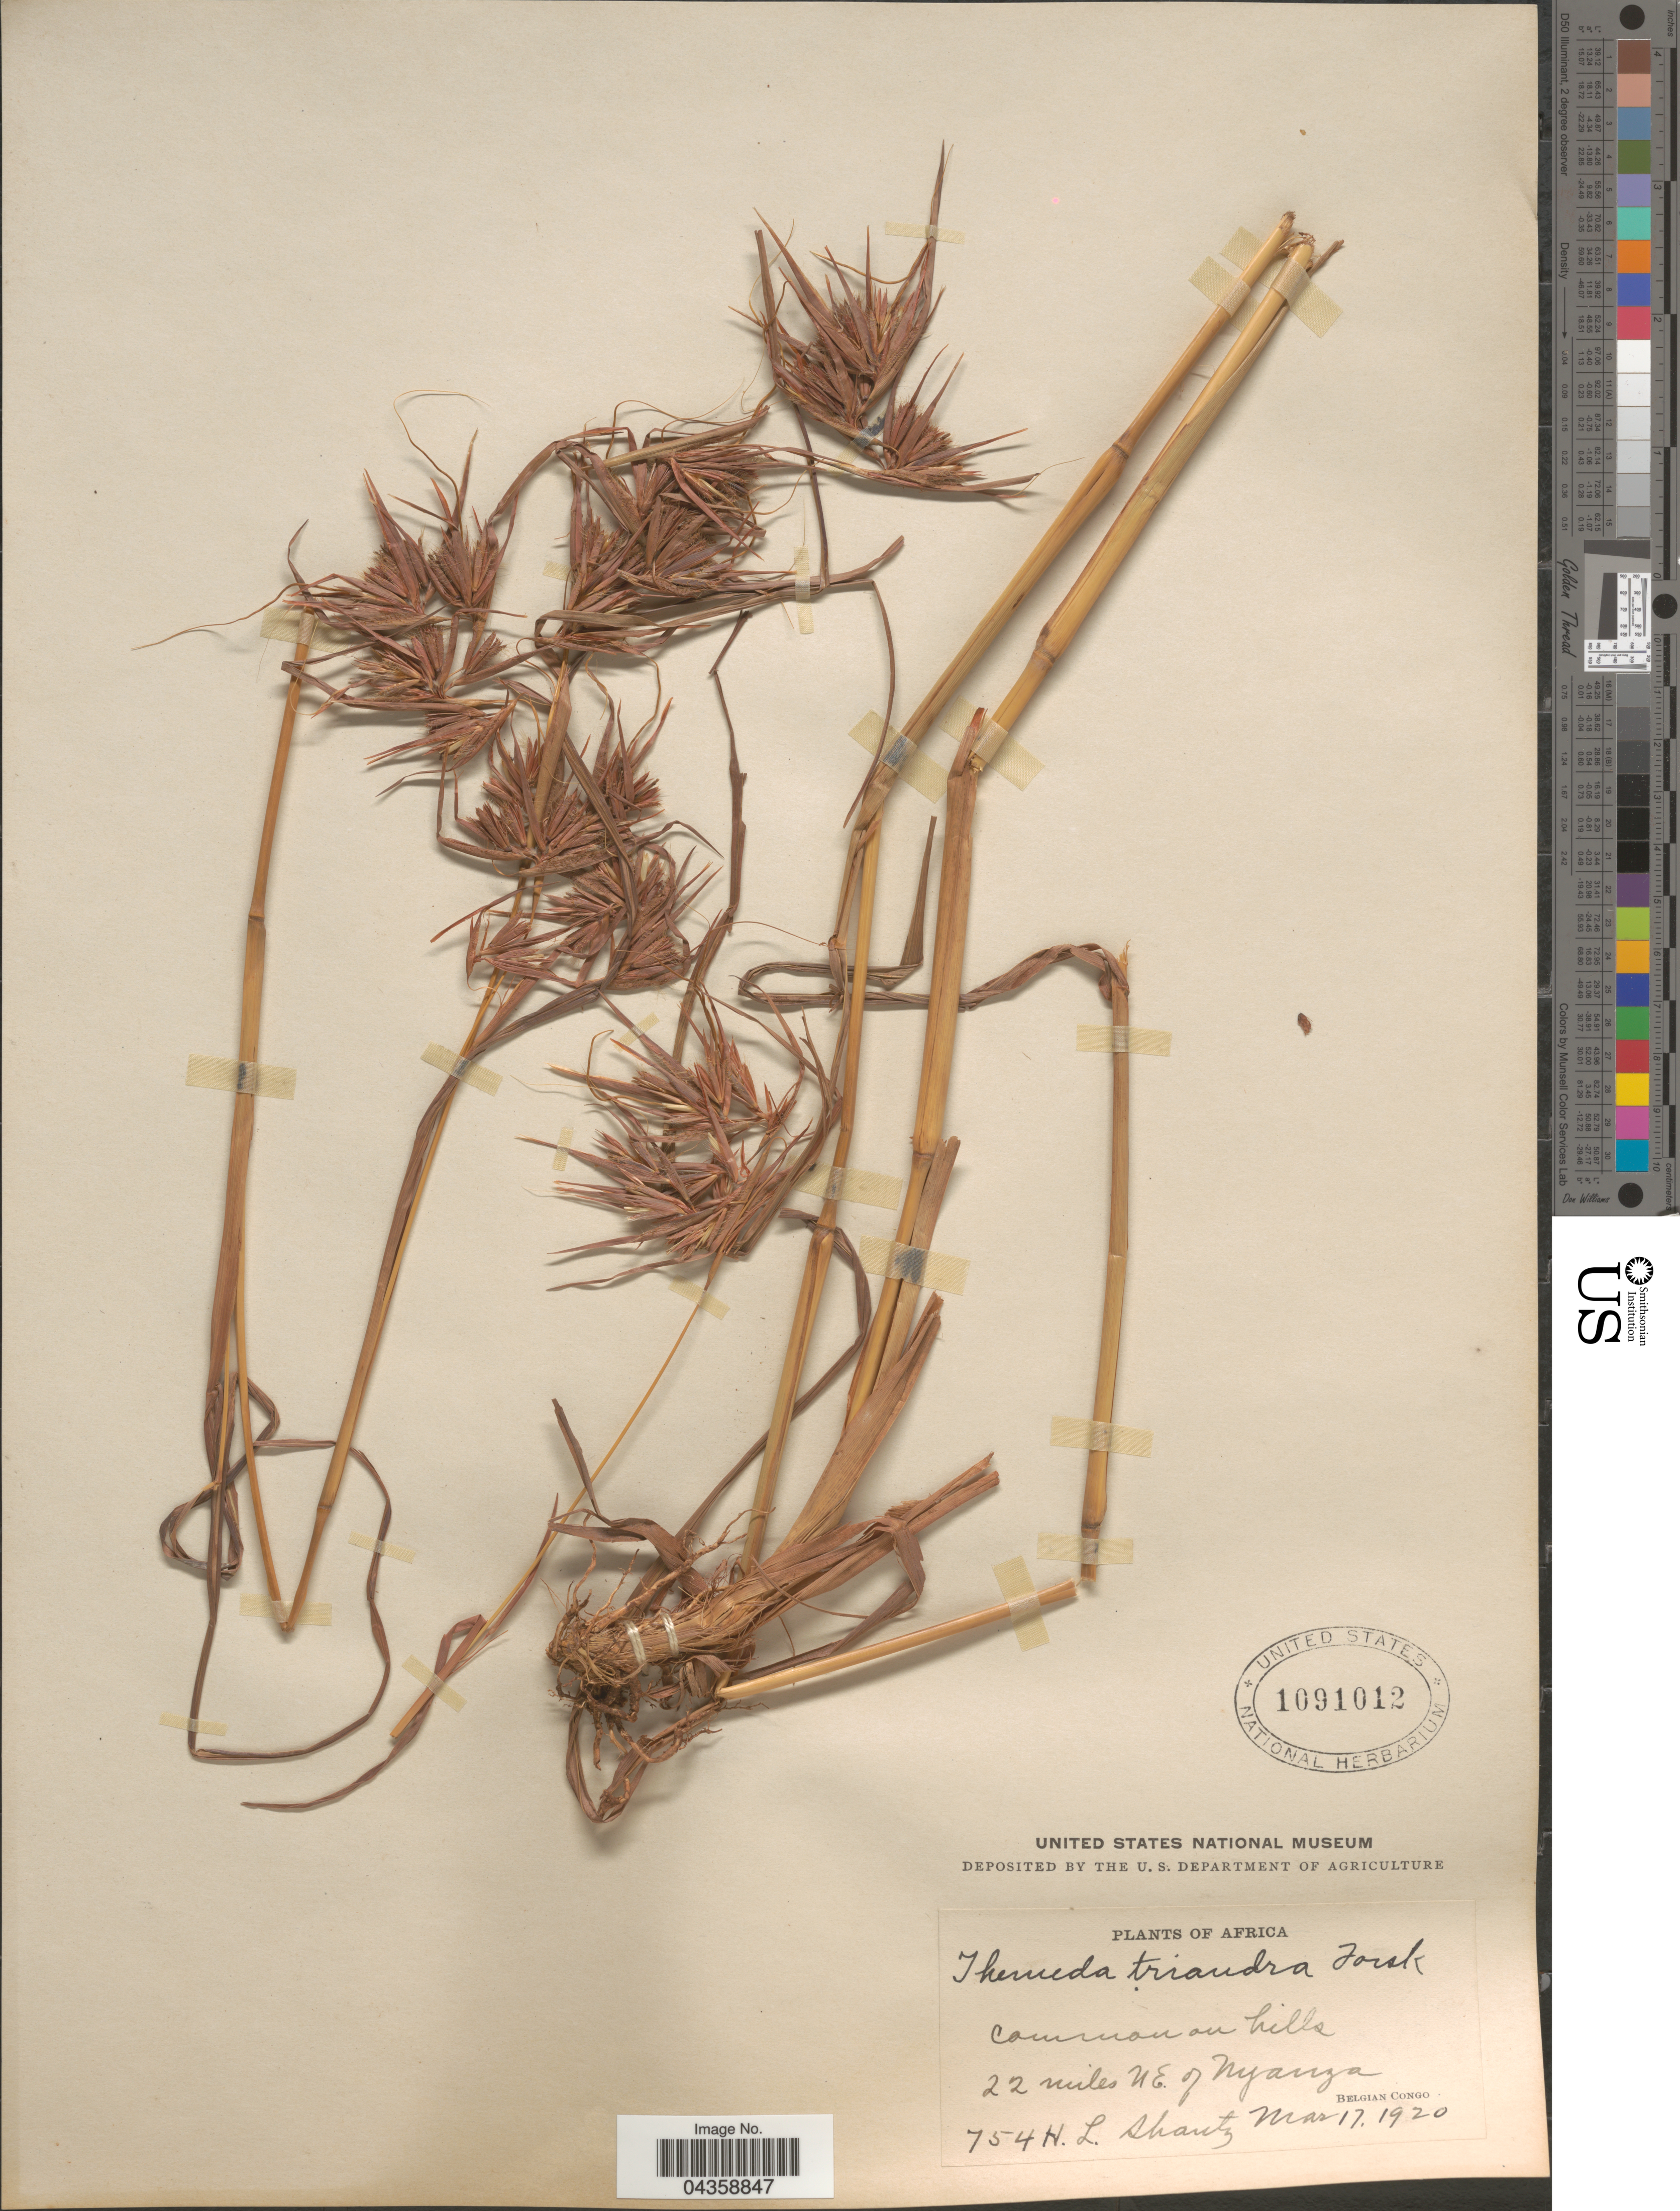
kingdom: Plantae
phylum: Tracheophyta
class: Liliopsida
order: Poales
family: Poaceae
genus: Themeda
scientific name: Themeda triandra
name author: Forssk.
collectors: H. Shantz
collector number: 754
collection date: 1920-03-17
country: Congo, Democratic Republic of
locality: On hills. 22 miles NE. of Nyanza. Belgian Congo.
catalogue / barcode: US 1091012